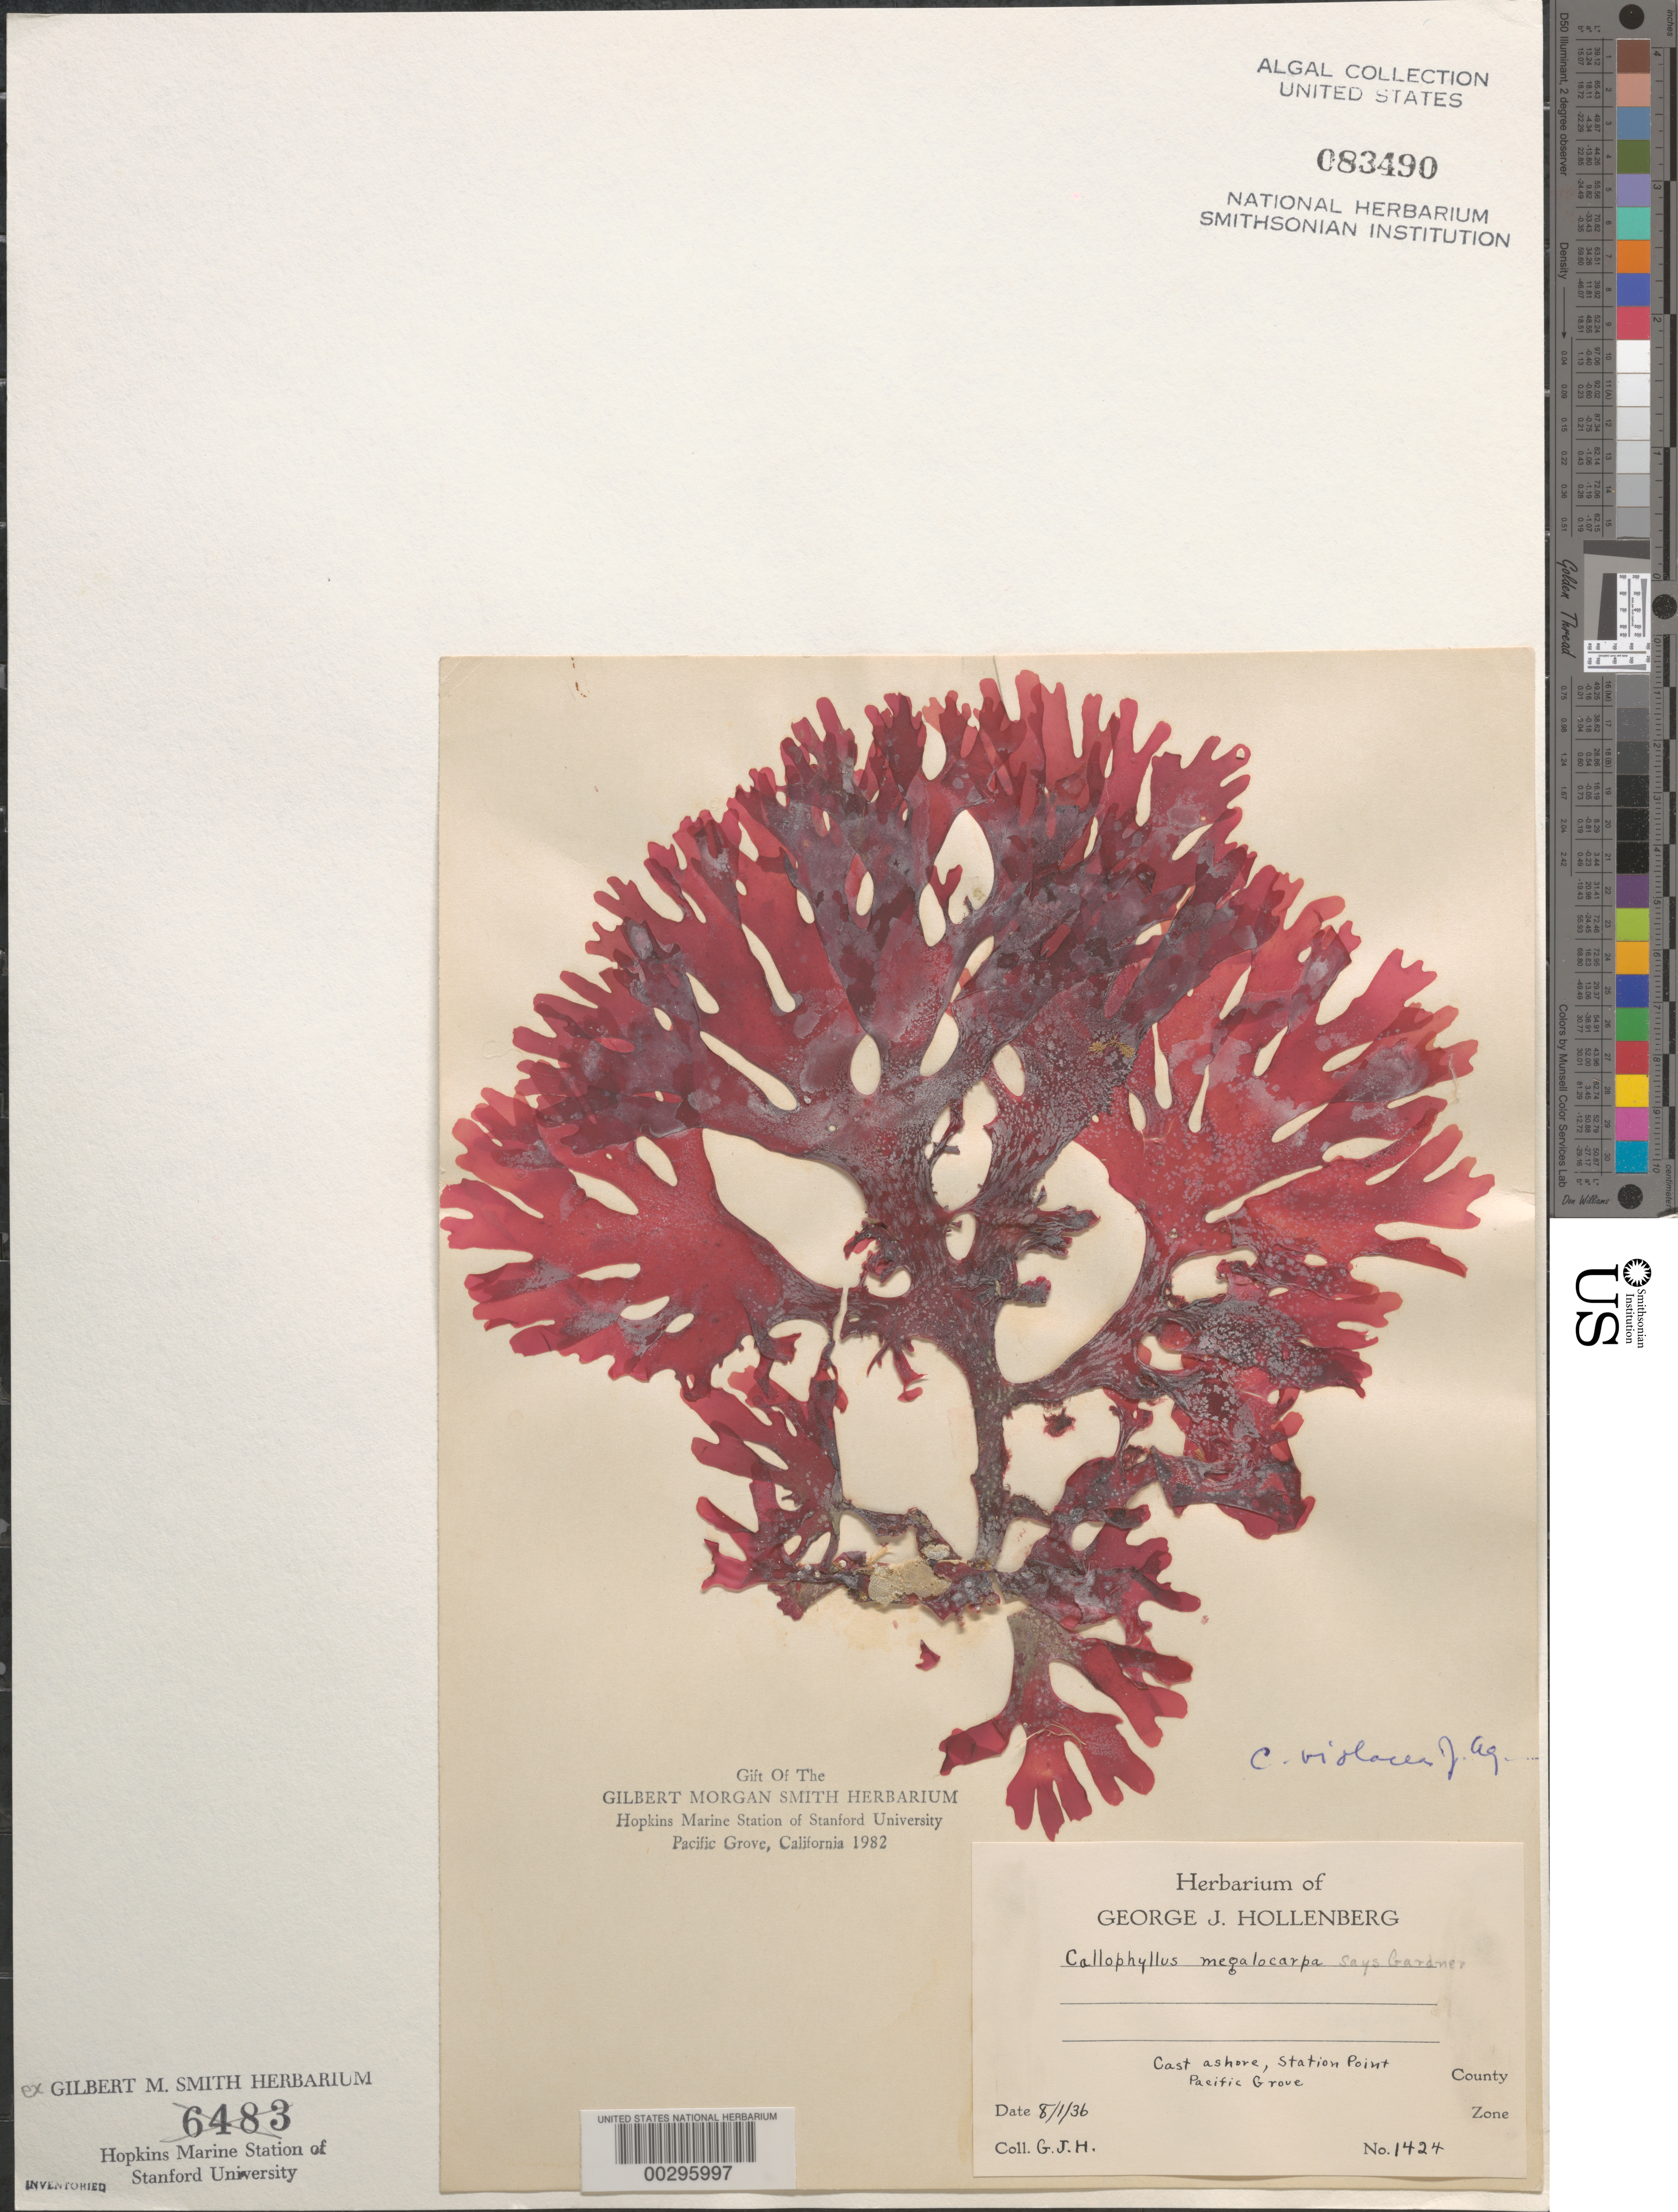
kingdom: Plantae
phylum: Rhodophyta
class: Florideophyceae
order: Gigartinales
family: Kallymeniaceae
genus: Callophyllis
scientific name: Callophyllis violacea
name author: J. Agardh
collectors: G. Hollenberg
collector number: GJH 1424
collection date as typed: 01 Aug 1936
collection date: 1936-08-01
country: United States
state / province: California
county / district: Monterey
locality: Station Point, Pacific Grove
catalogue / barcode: US 83490